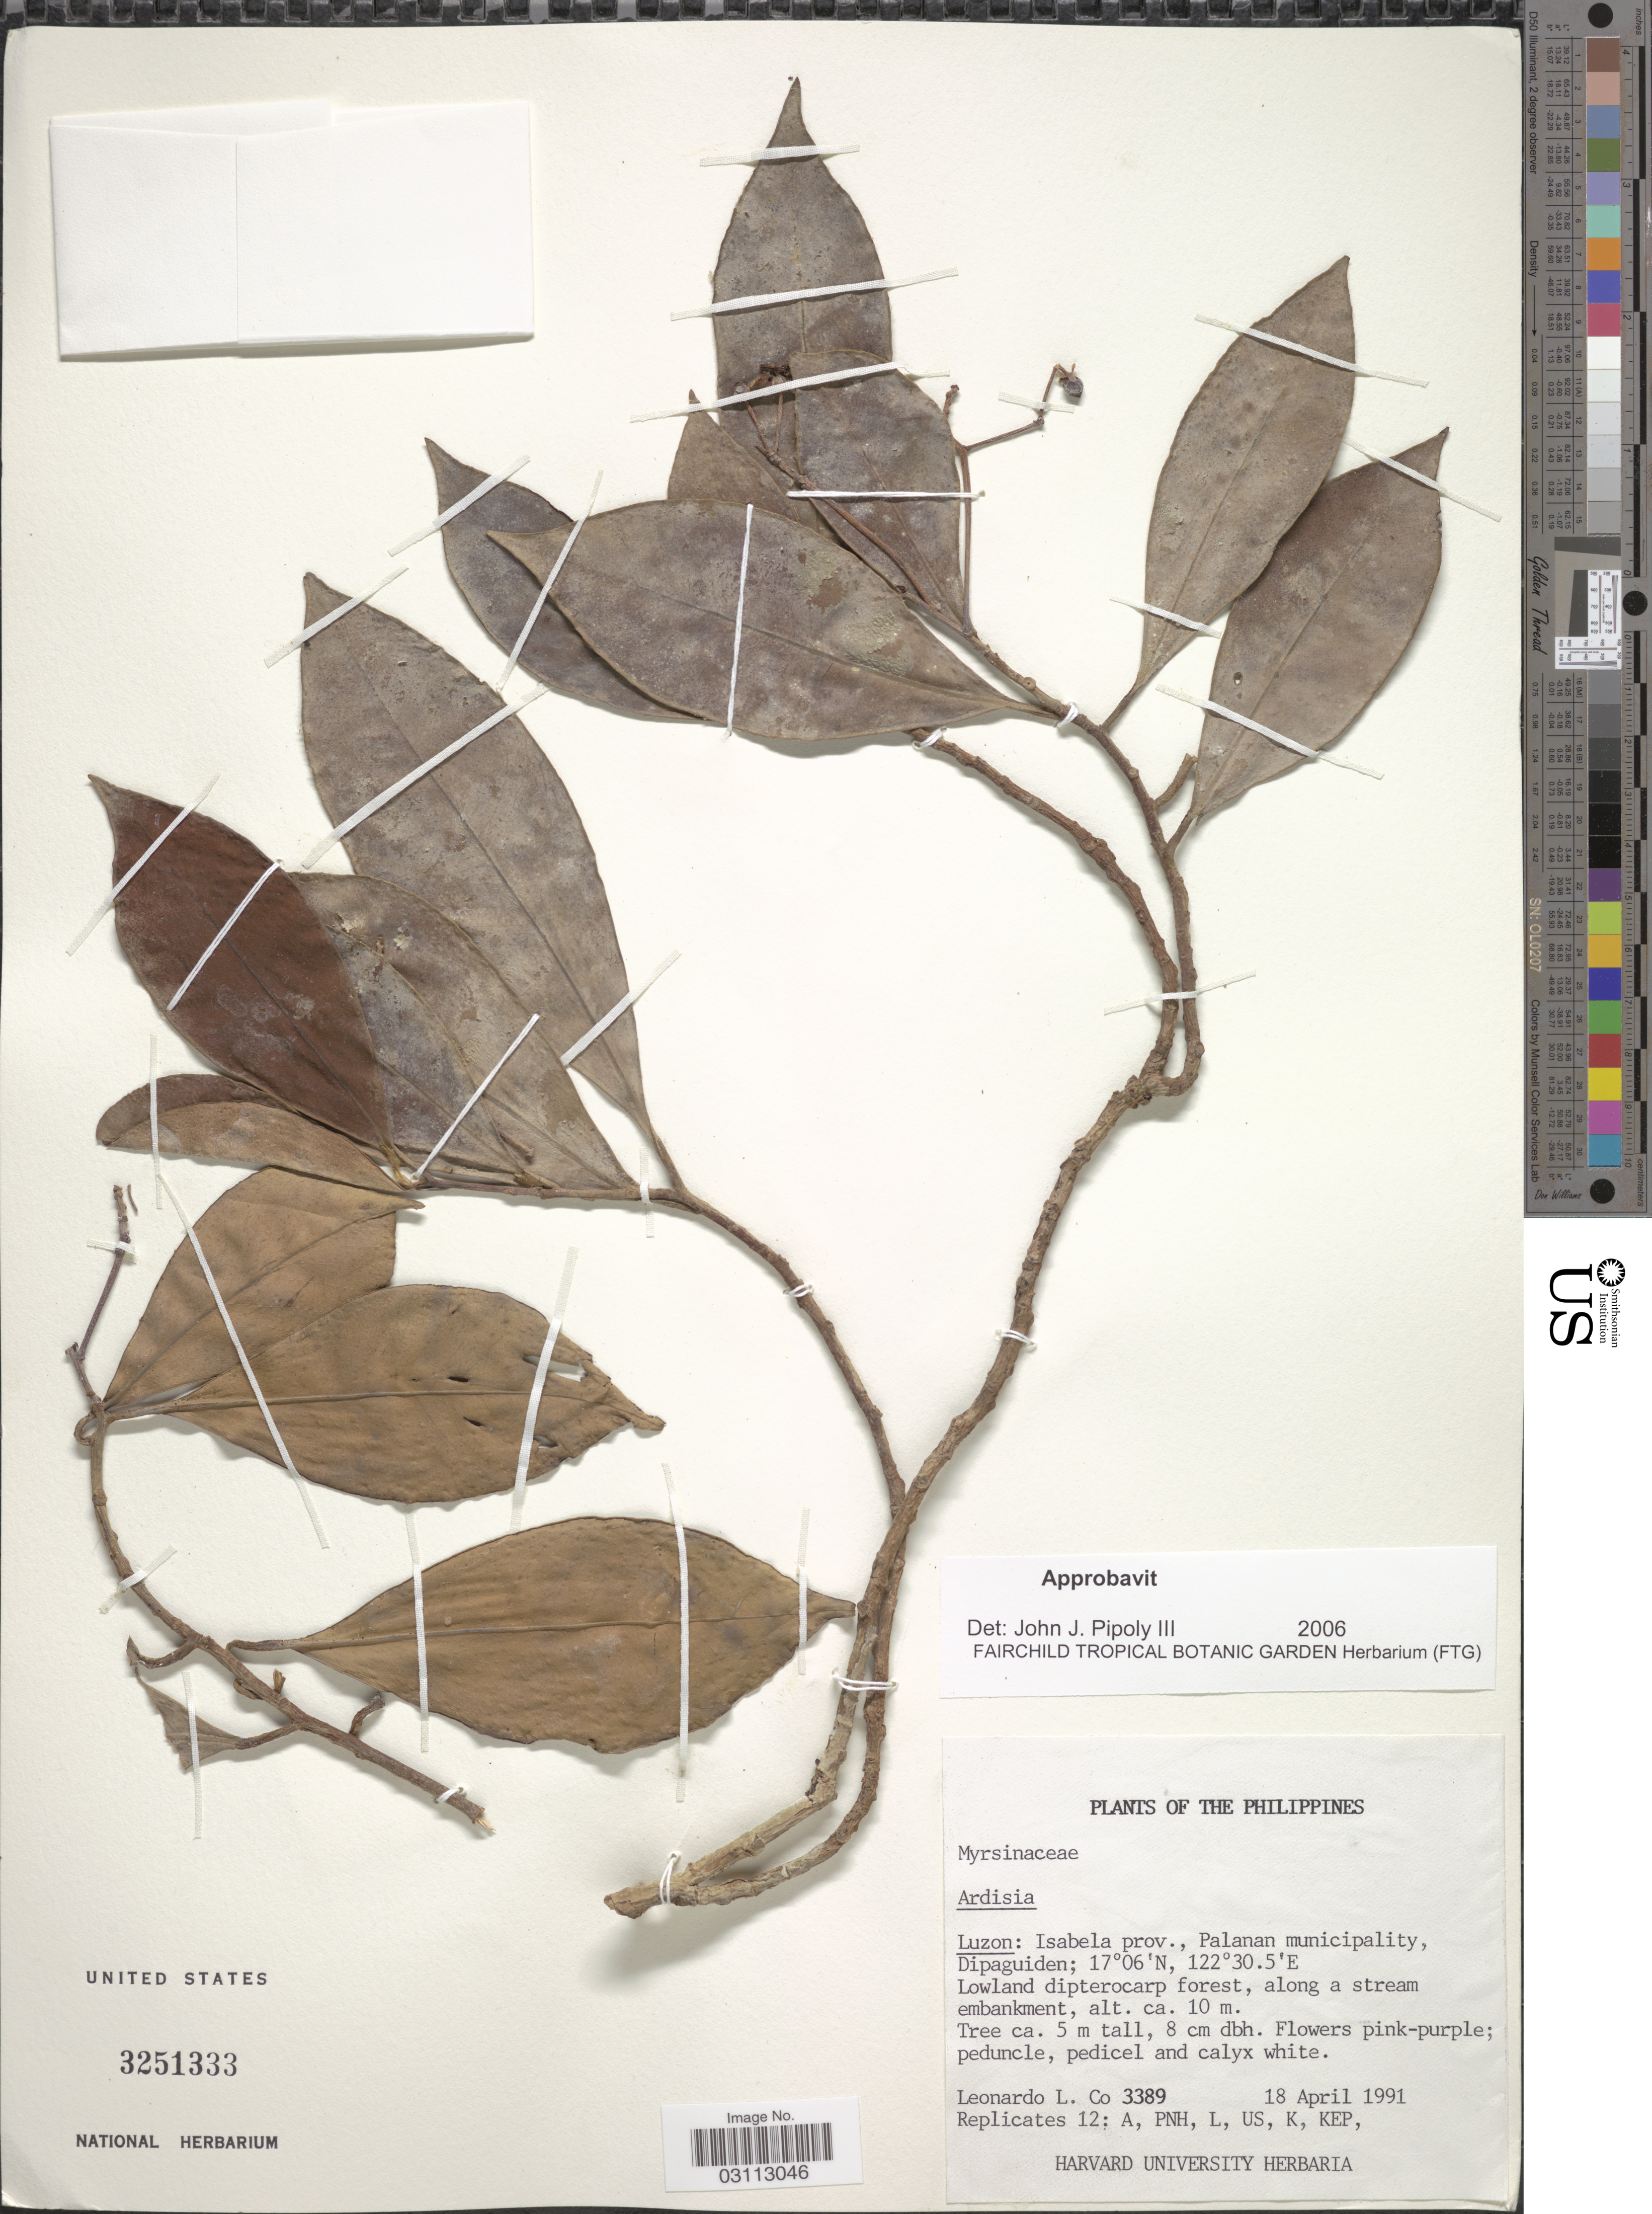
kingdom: Plantae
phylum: Tracheophyta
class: Magnoliopsida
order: Ericales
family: Primulaceae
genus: Ardisia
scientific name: Ardisia sp.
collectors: L. Co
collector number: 3389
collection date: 1991-04-18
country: Philippines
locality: Isabela prov., Palanan municipality, Dipaguiden.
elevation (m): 10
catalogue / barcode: US 3251333